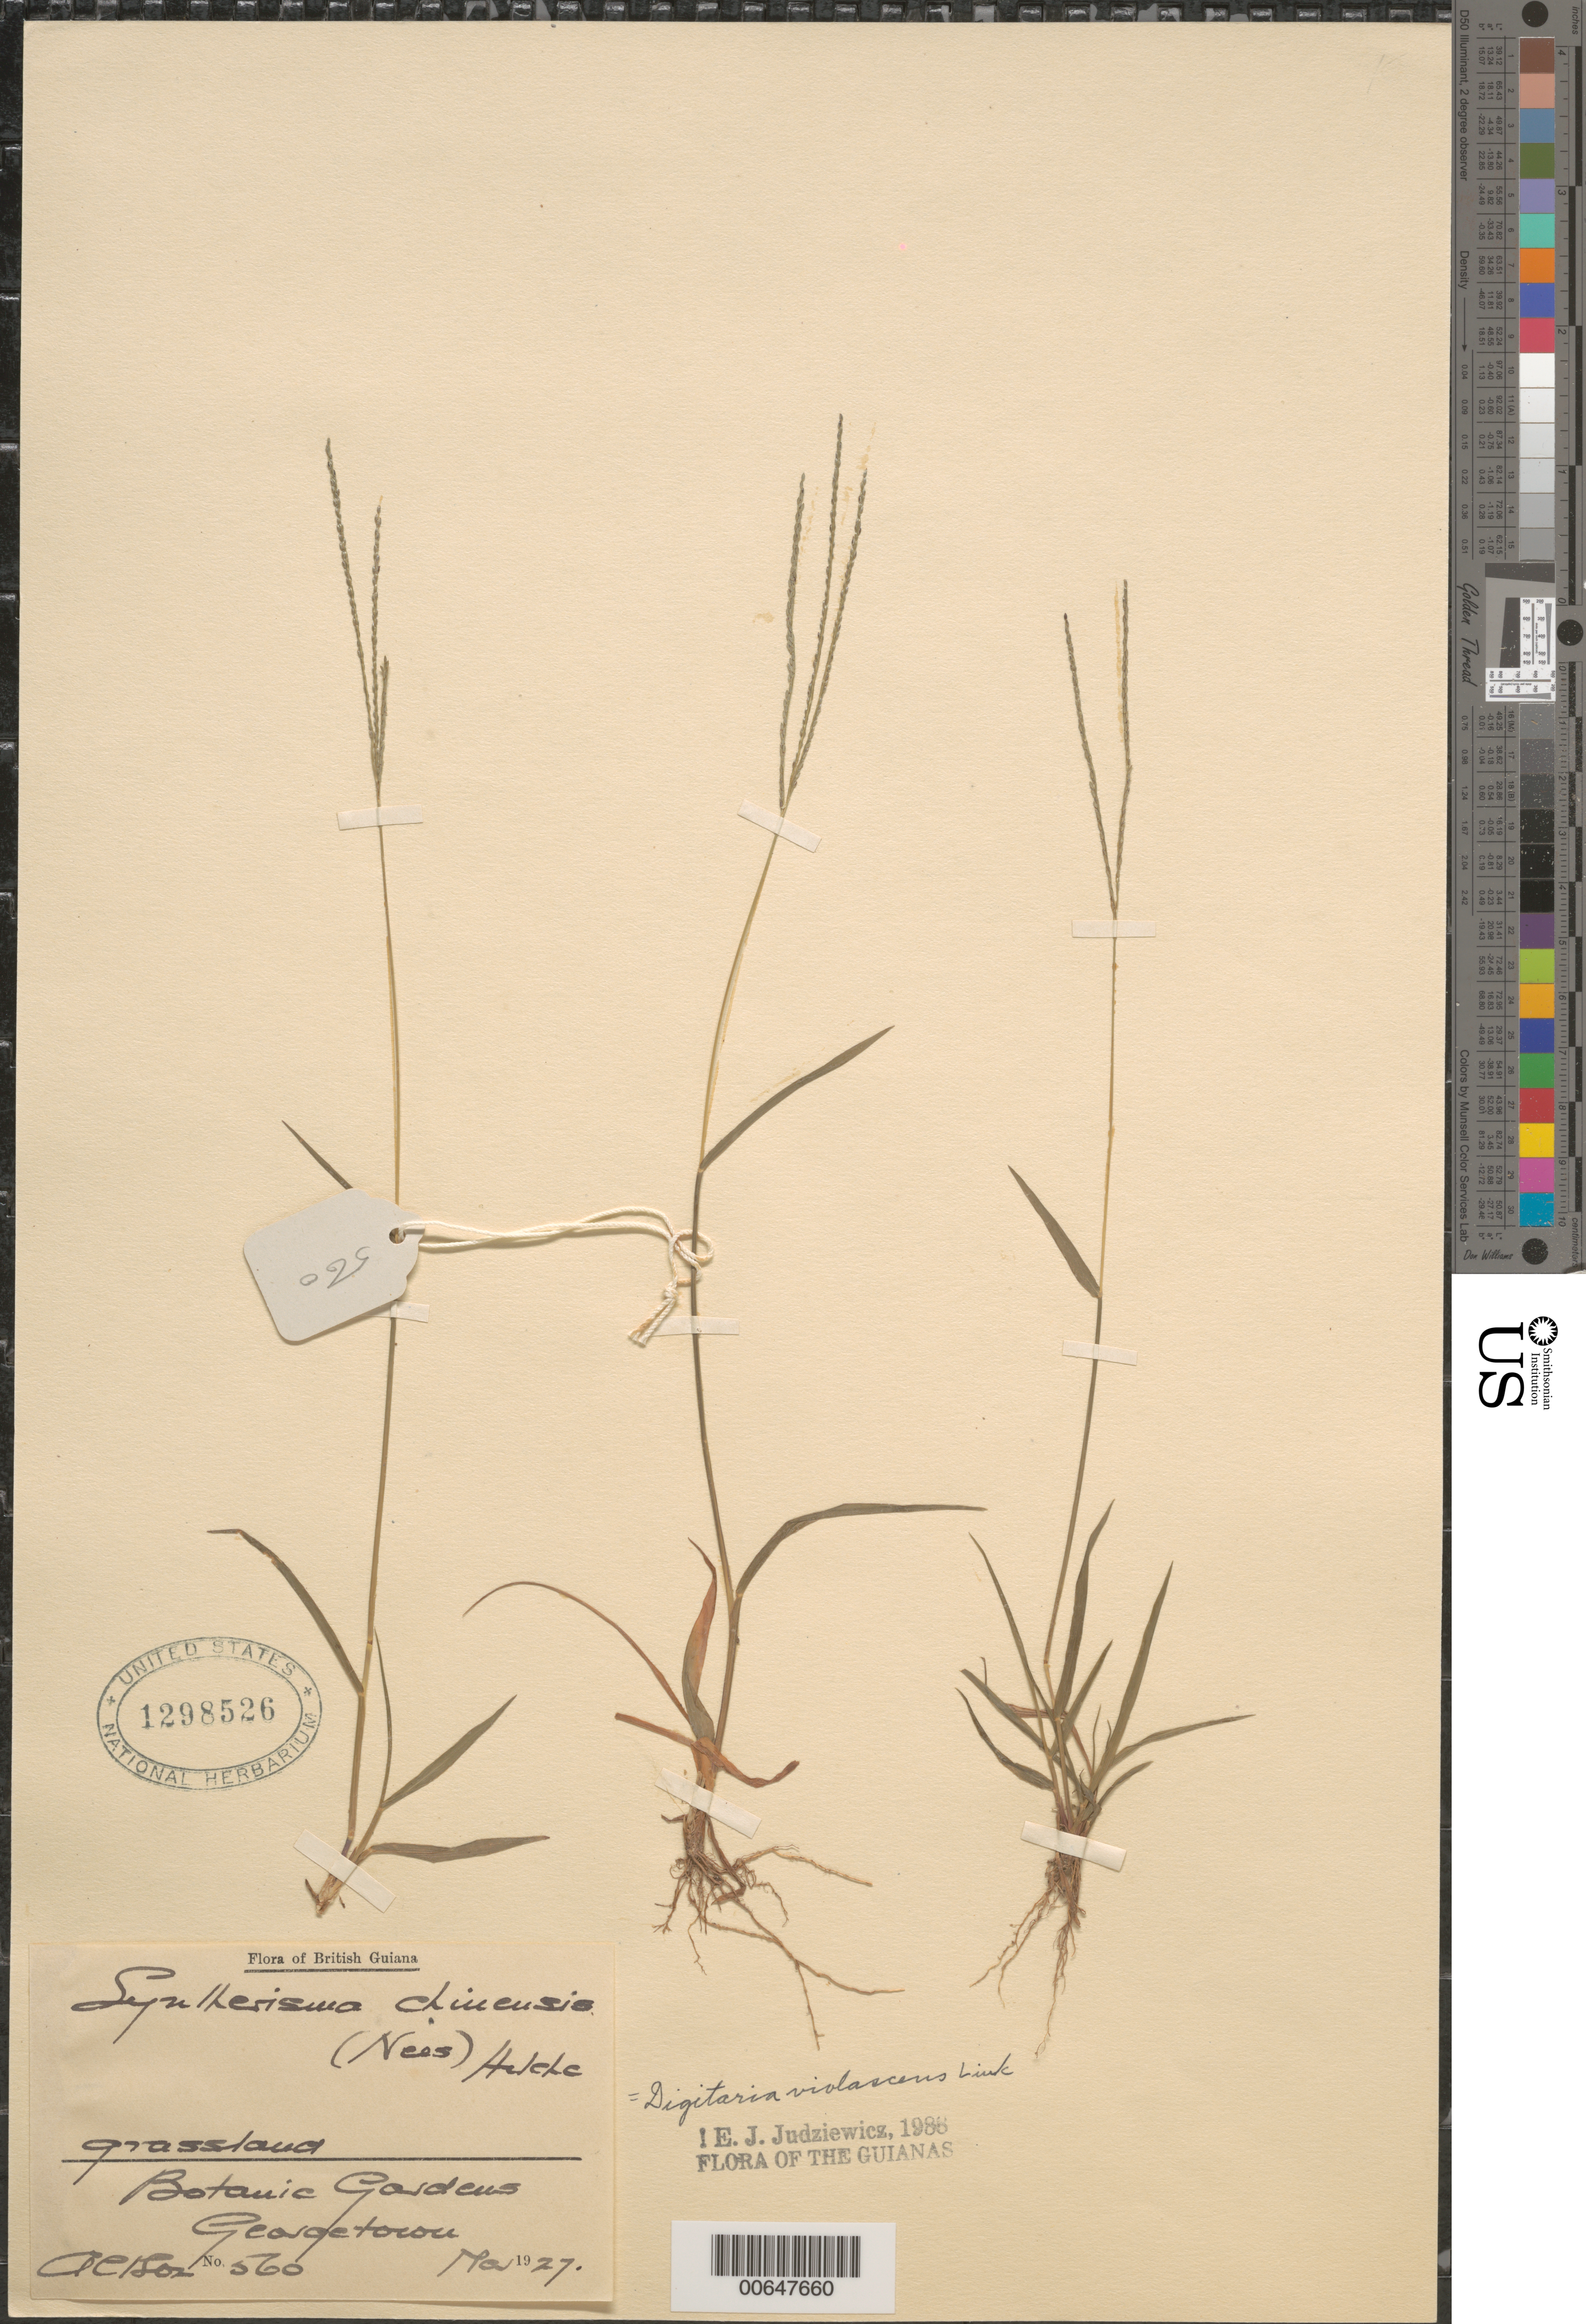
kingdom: Plantae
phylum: Tracheophyta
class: Liliopsida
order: Poales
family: Poaceae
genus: Digitaria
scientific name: Digitaria violascens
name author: Link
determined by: Judziewicz, E. J.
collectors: R. Altson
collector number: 560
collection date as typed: Mar-27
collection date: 1927-03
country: Guyana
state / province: Demerara-Mahaica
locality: Georgetown, Botanic Gardens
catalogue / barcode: US 1298526